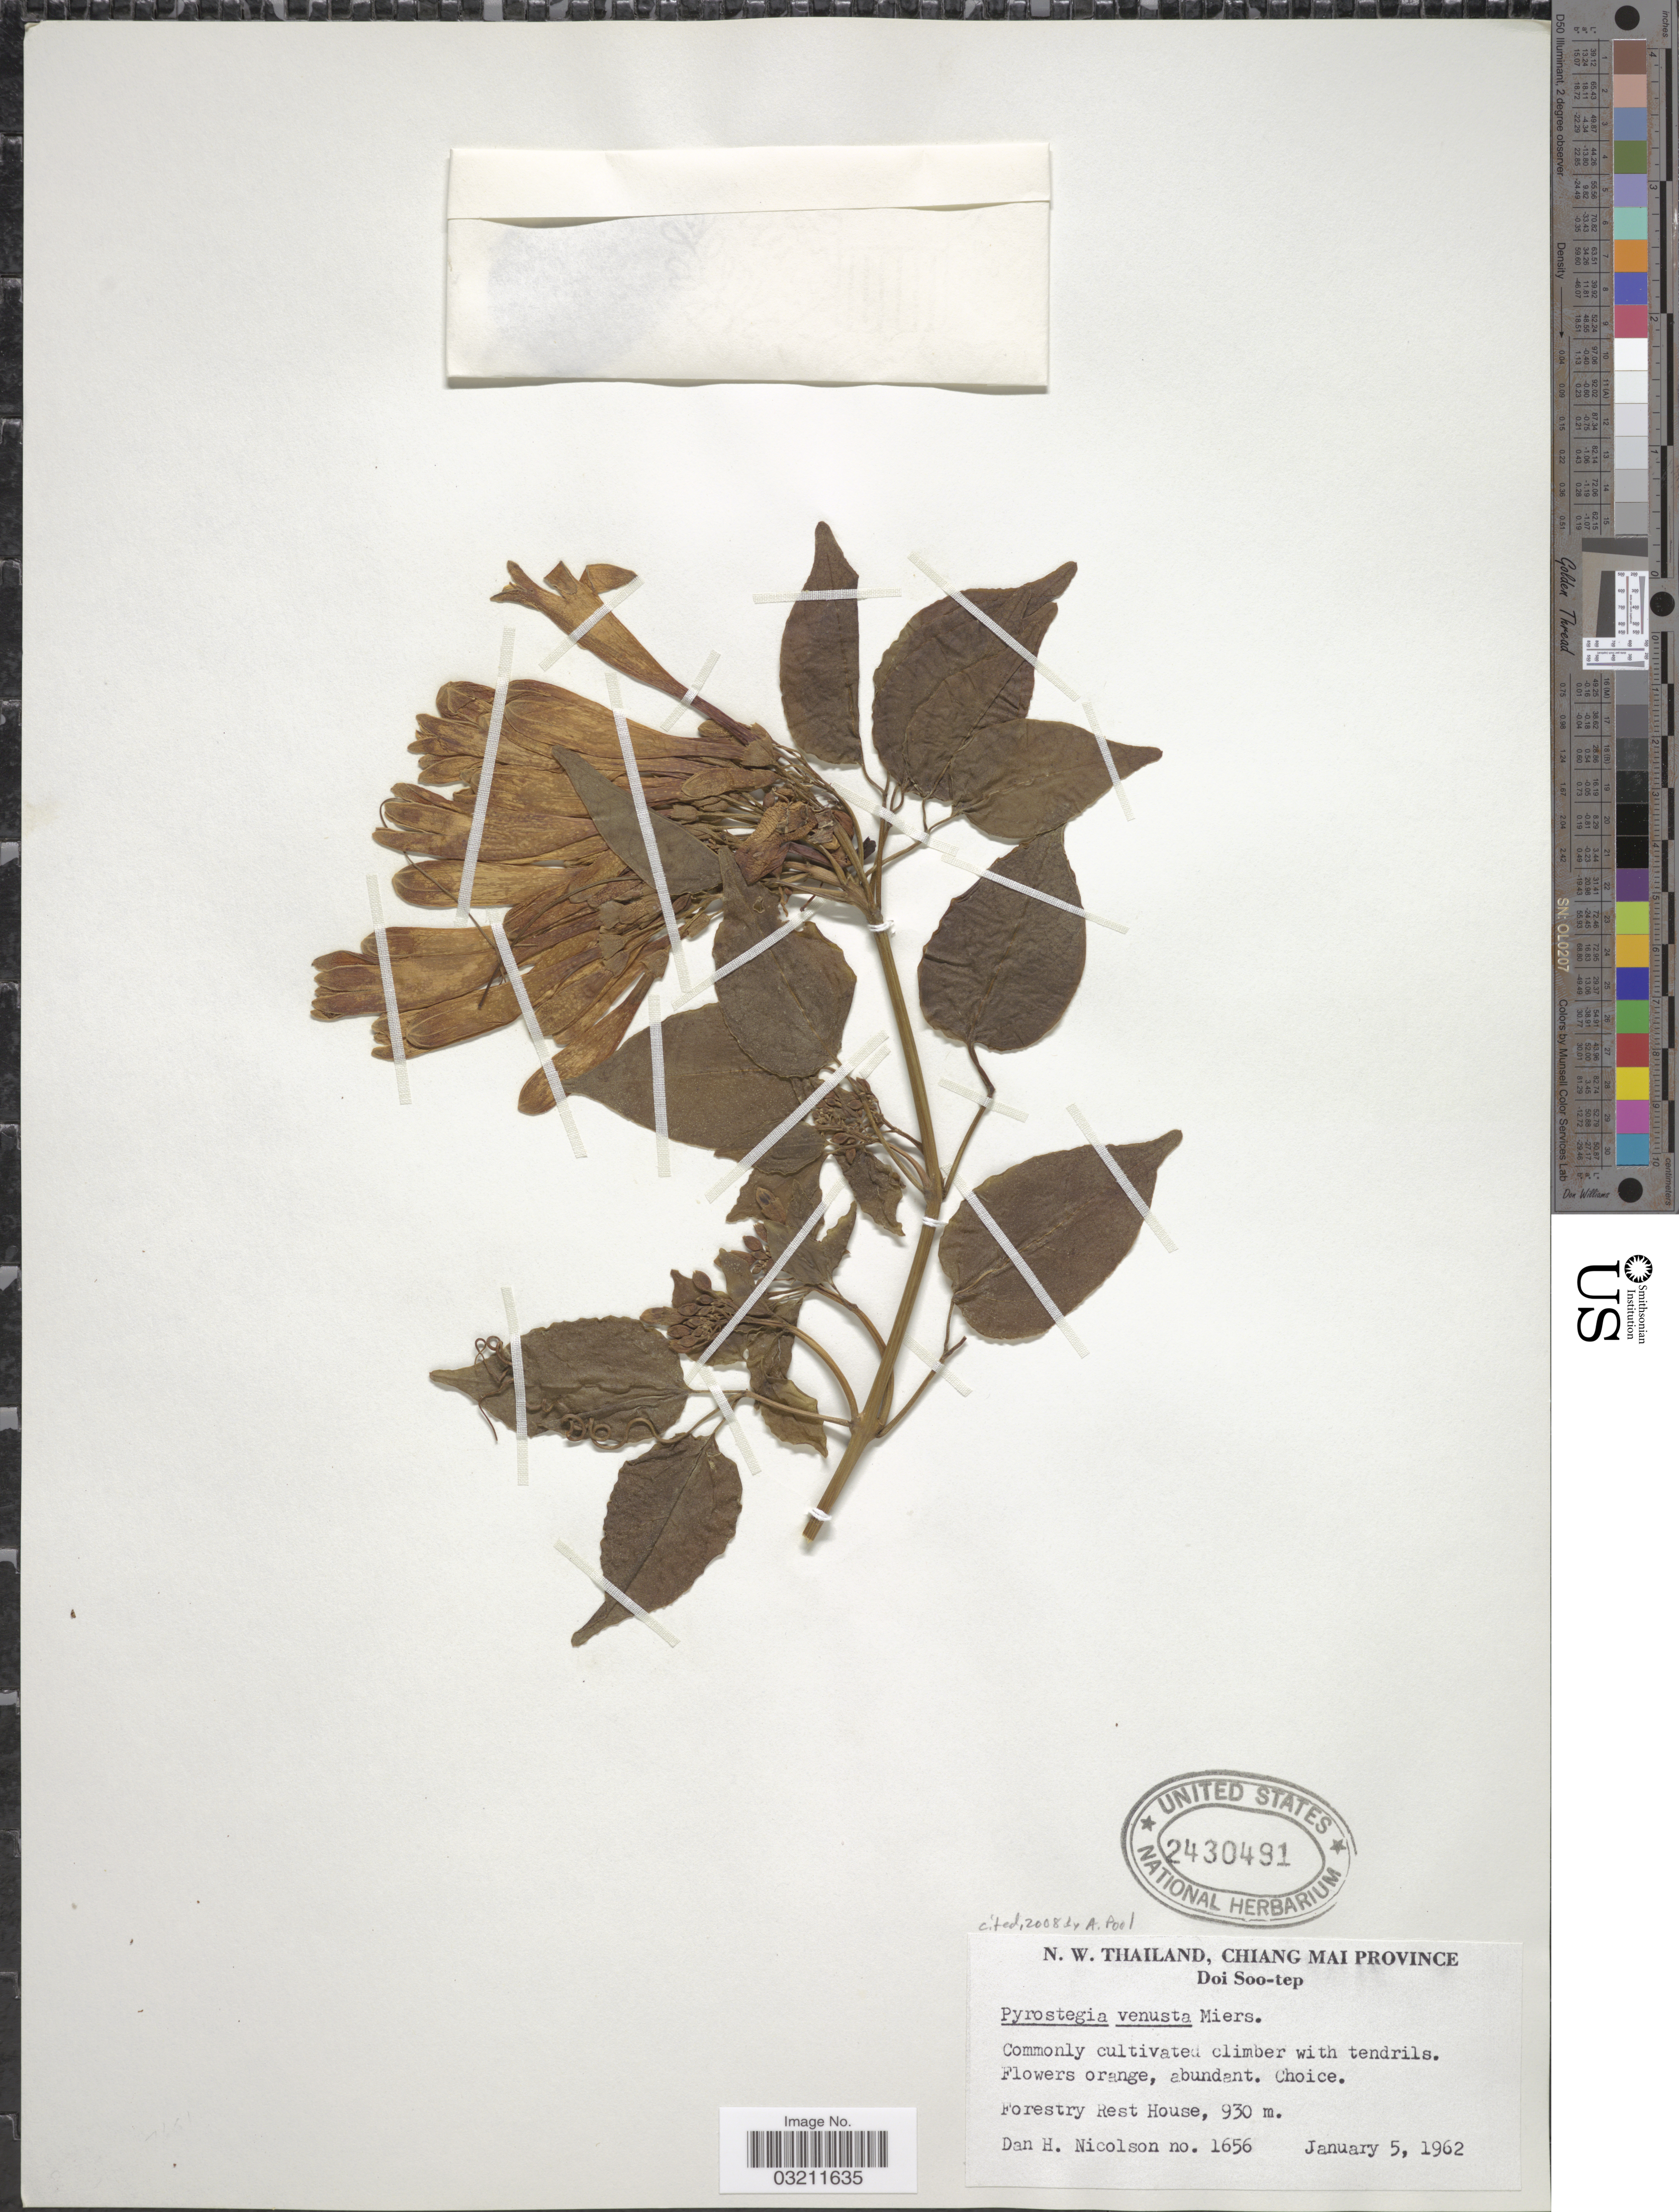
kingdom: Plantae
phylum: Tracheophyta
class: Magnoliopsida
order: Lamiales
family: Bignoniaceae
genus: Pyrostegia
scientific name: Pyrostegia venusta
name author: (Ker Gawl.) Miers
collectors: D. H. Nicolson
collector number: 1656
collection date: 1962-01-05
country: Thailand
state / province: Chiang Mai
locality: N. W. Thailand, Chiang Mai Province. Dio Soo-tep. Forestry Rest House.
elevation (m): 930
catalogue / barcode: US 2430491